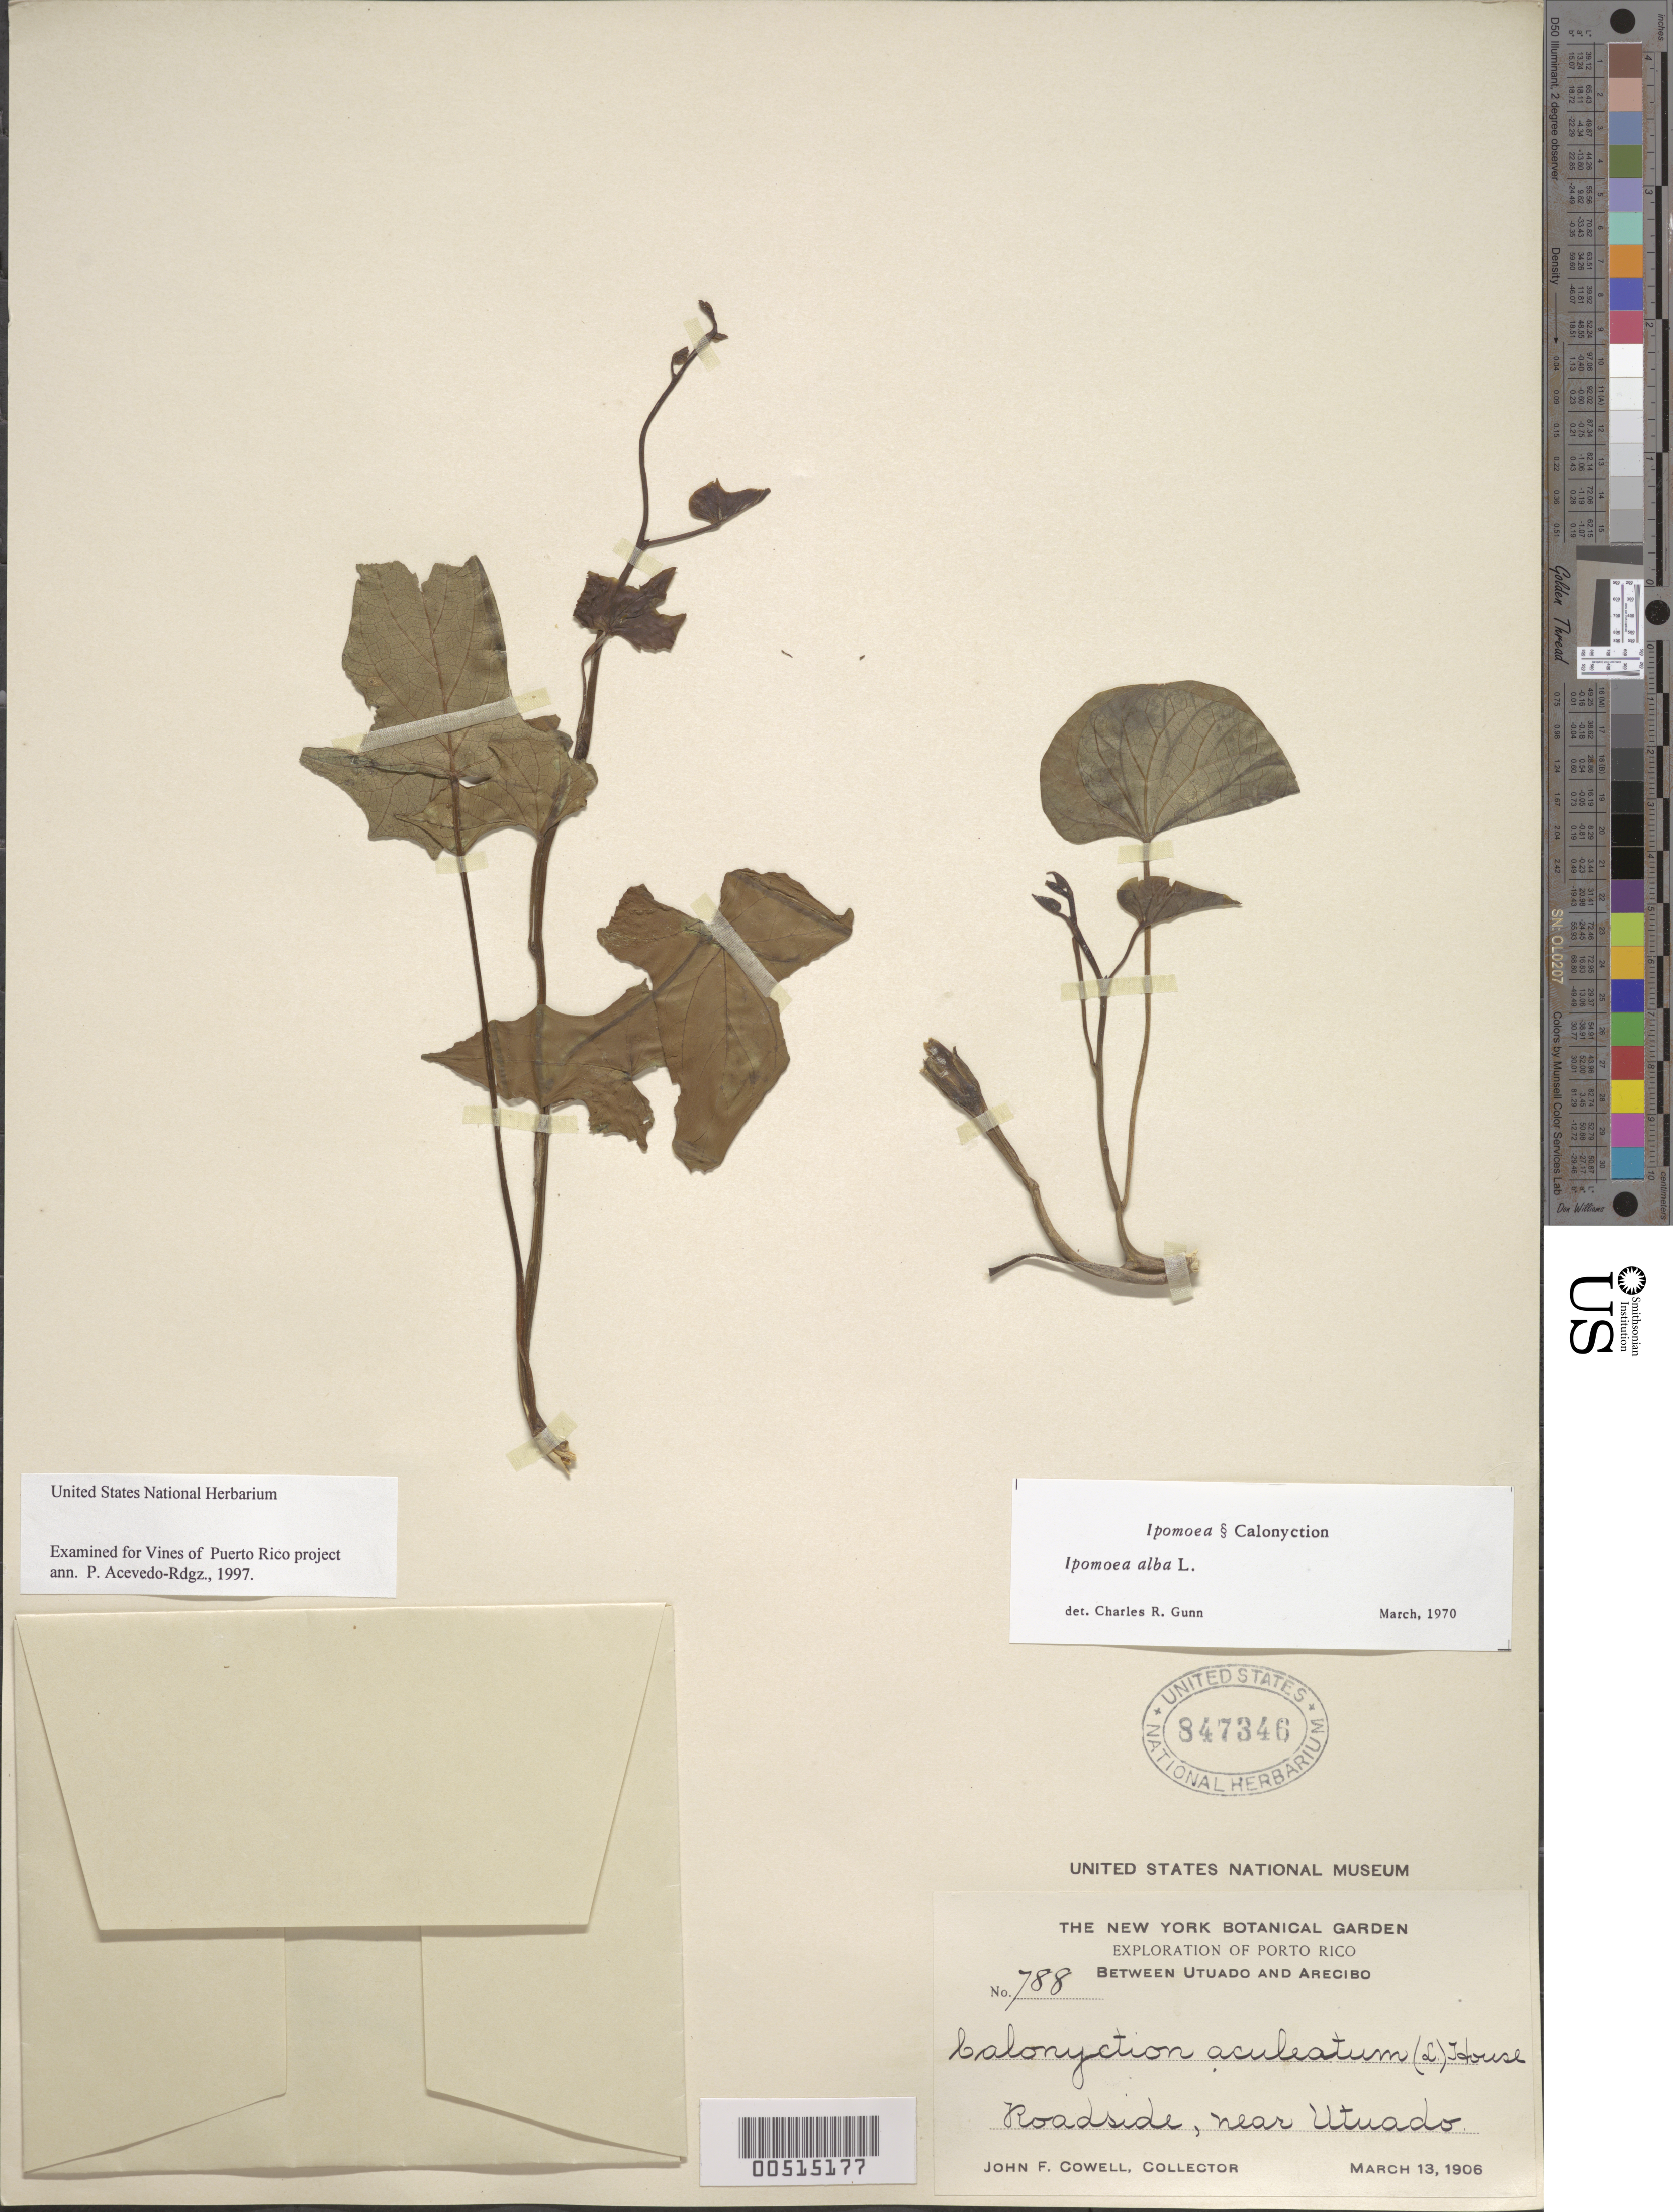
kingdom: Plantae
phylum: Tracheophyta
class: Magnoliopsida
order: Solanales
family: Convolvulaceae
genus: Ipomoea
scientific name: Ipomoea alba L.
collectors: J. F. Cowell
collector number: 788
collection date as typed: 13 Mar 1906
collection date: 1906-03-13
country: Puerto Rico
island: Greater Antilles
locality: near Utuado. Roadside.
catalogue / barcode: US 847346